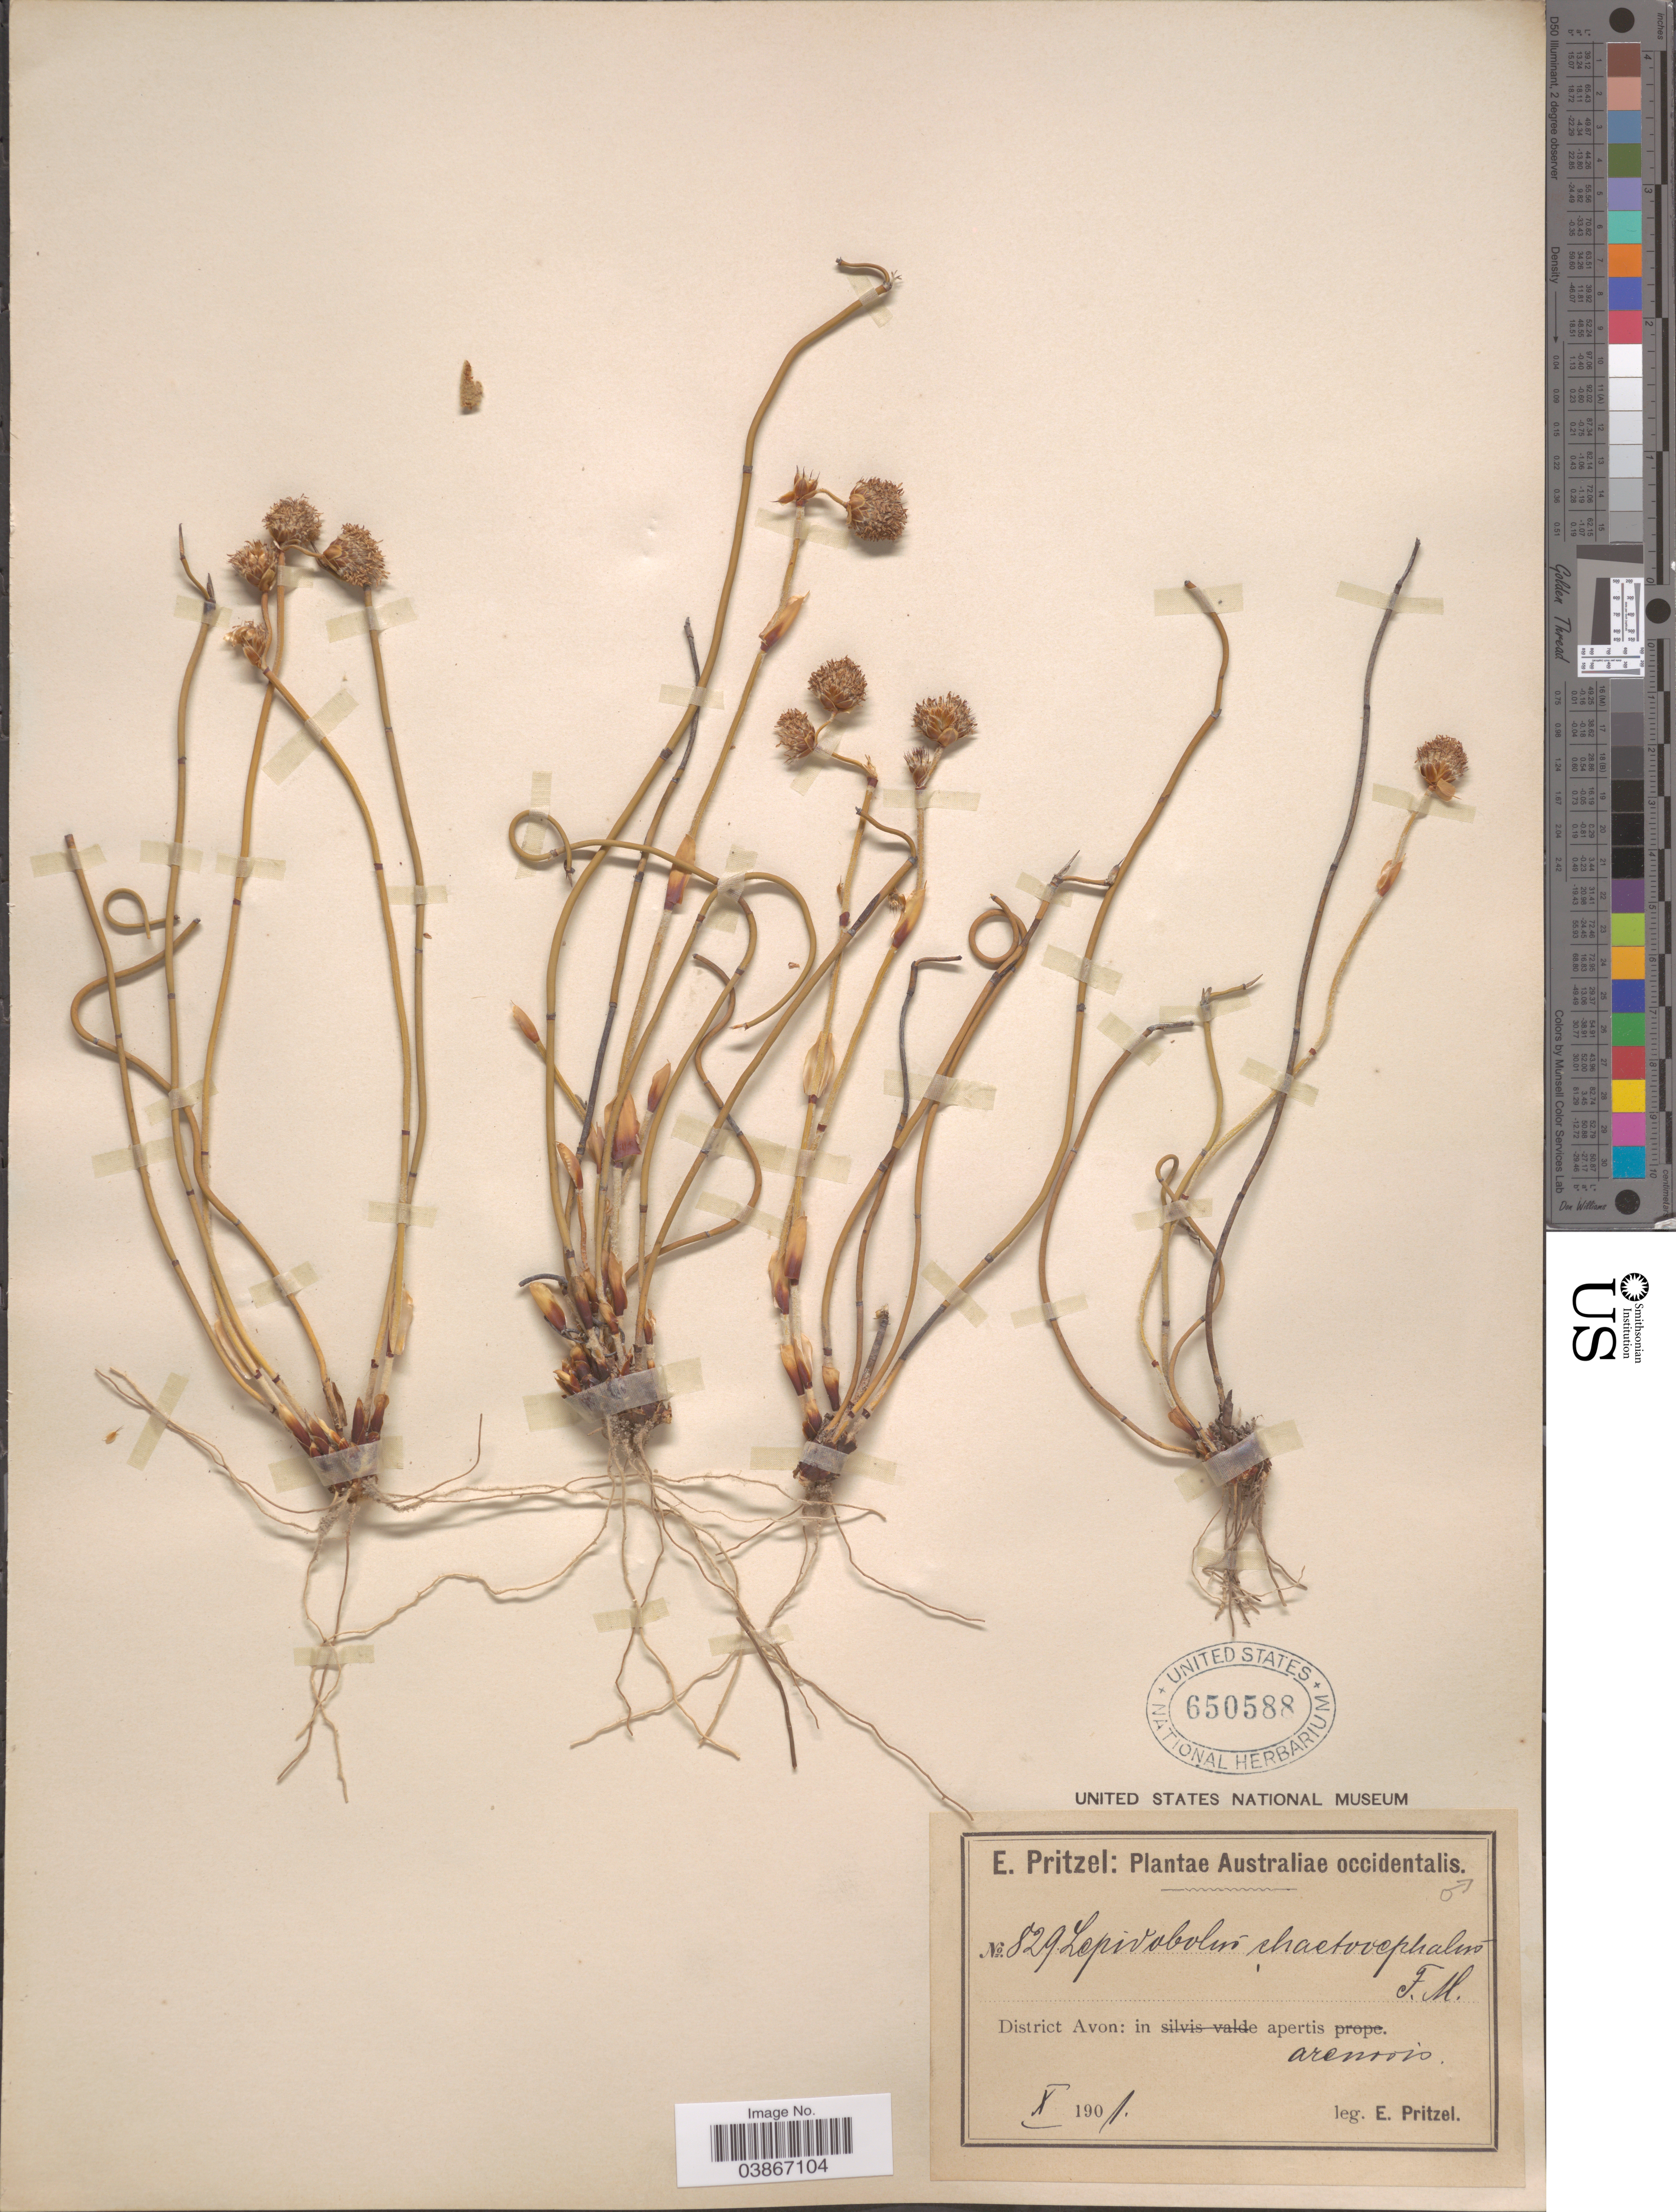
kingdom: Plantae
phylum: Tracheophyta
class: Liliopsida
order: Poales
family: Restionaceae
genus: Lepidobolus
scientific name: Lepidobolus chaetocephalus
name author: F. Muell.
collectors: E. G. Pritzel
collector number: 829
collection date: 1901-10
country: Australia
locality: Australiae occidentalis. District Avon: in apertis.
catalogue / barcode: US 650588